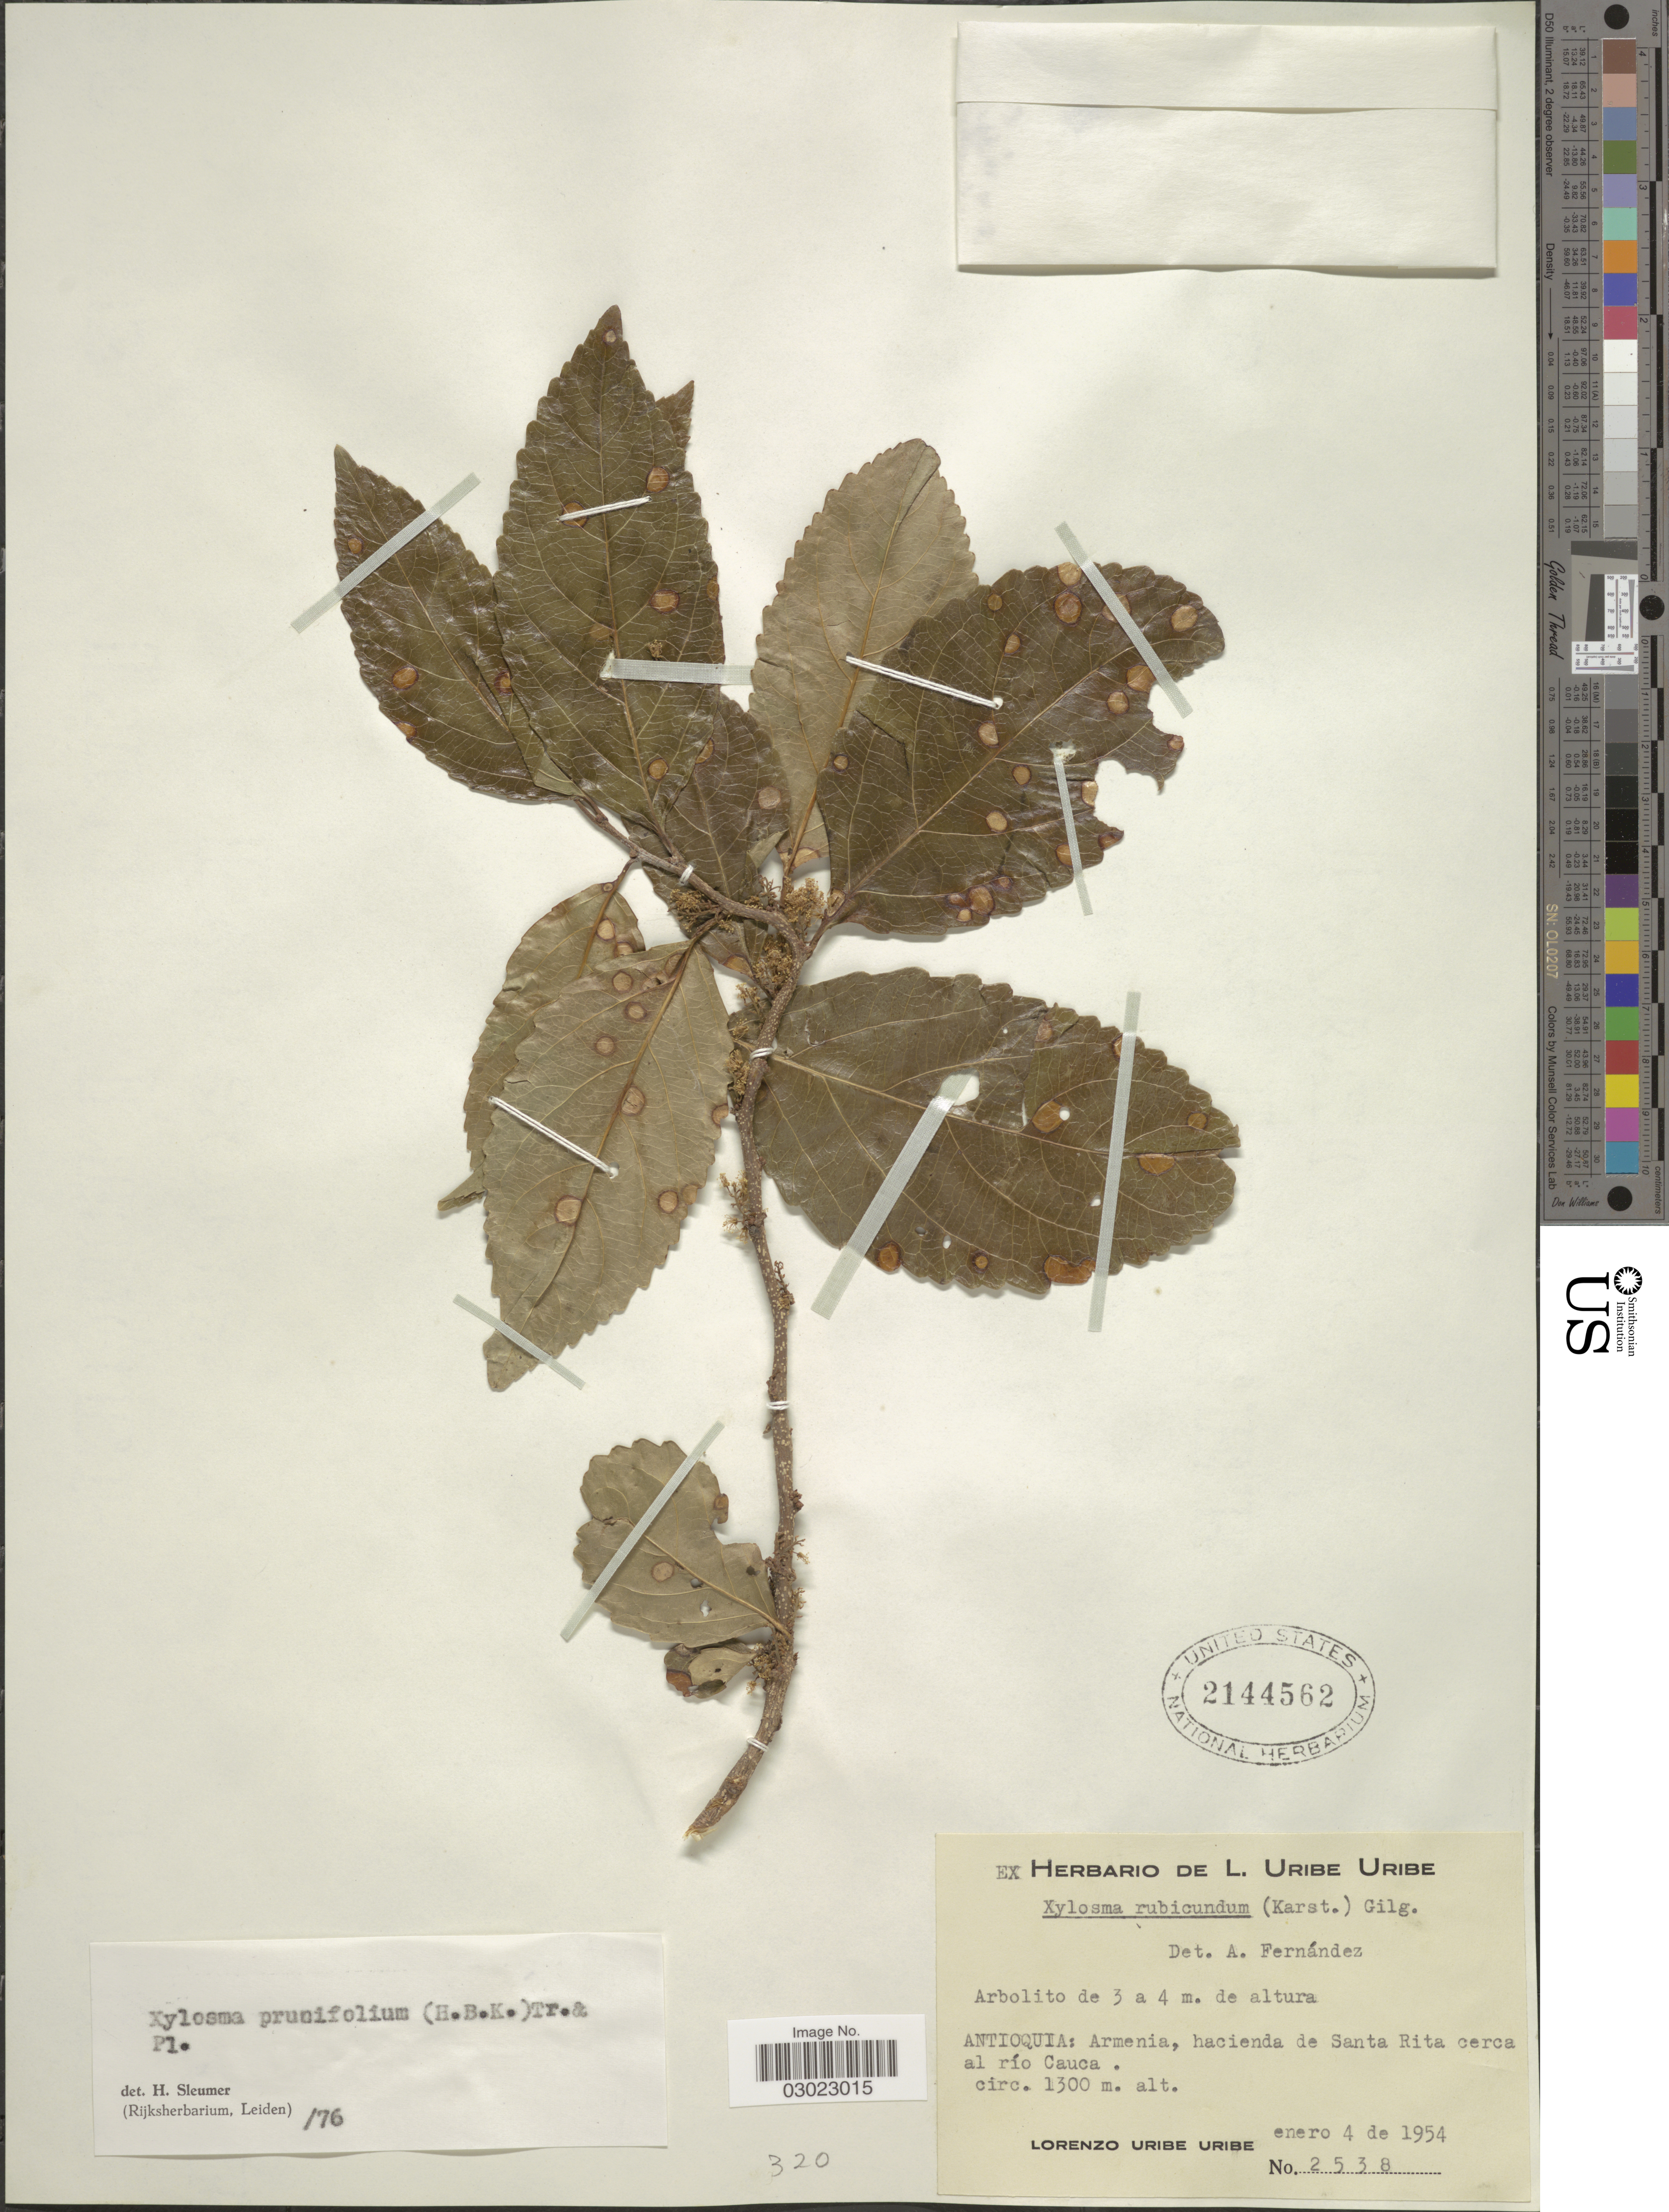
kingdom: Plantae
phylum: Tracheophyta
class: Magnoliopsida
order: Malpighiales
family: Salicaceae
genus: Xylosma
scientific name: Xylosma prunifolia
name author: (Kunth) Triana & Planch.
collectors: L. Uribe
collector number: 2538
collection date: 1954-01-04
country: Colombia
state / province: Antioquia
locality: Armenia, hacienda de Santa Rita cerca al río Cauca.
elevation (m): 1300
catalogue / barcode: US 2144562